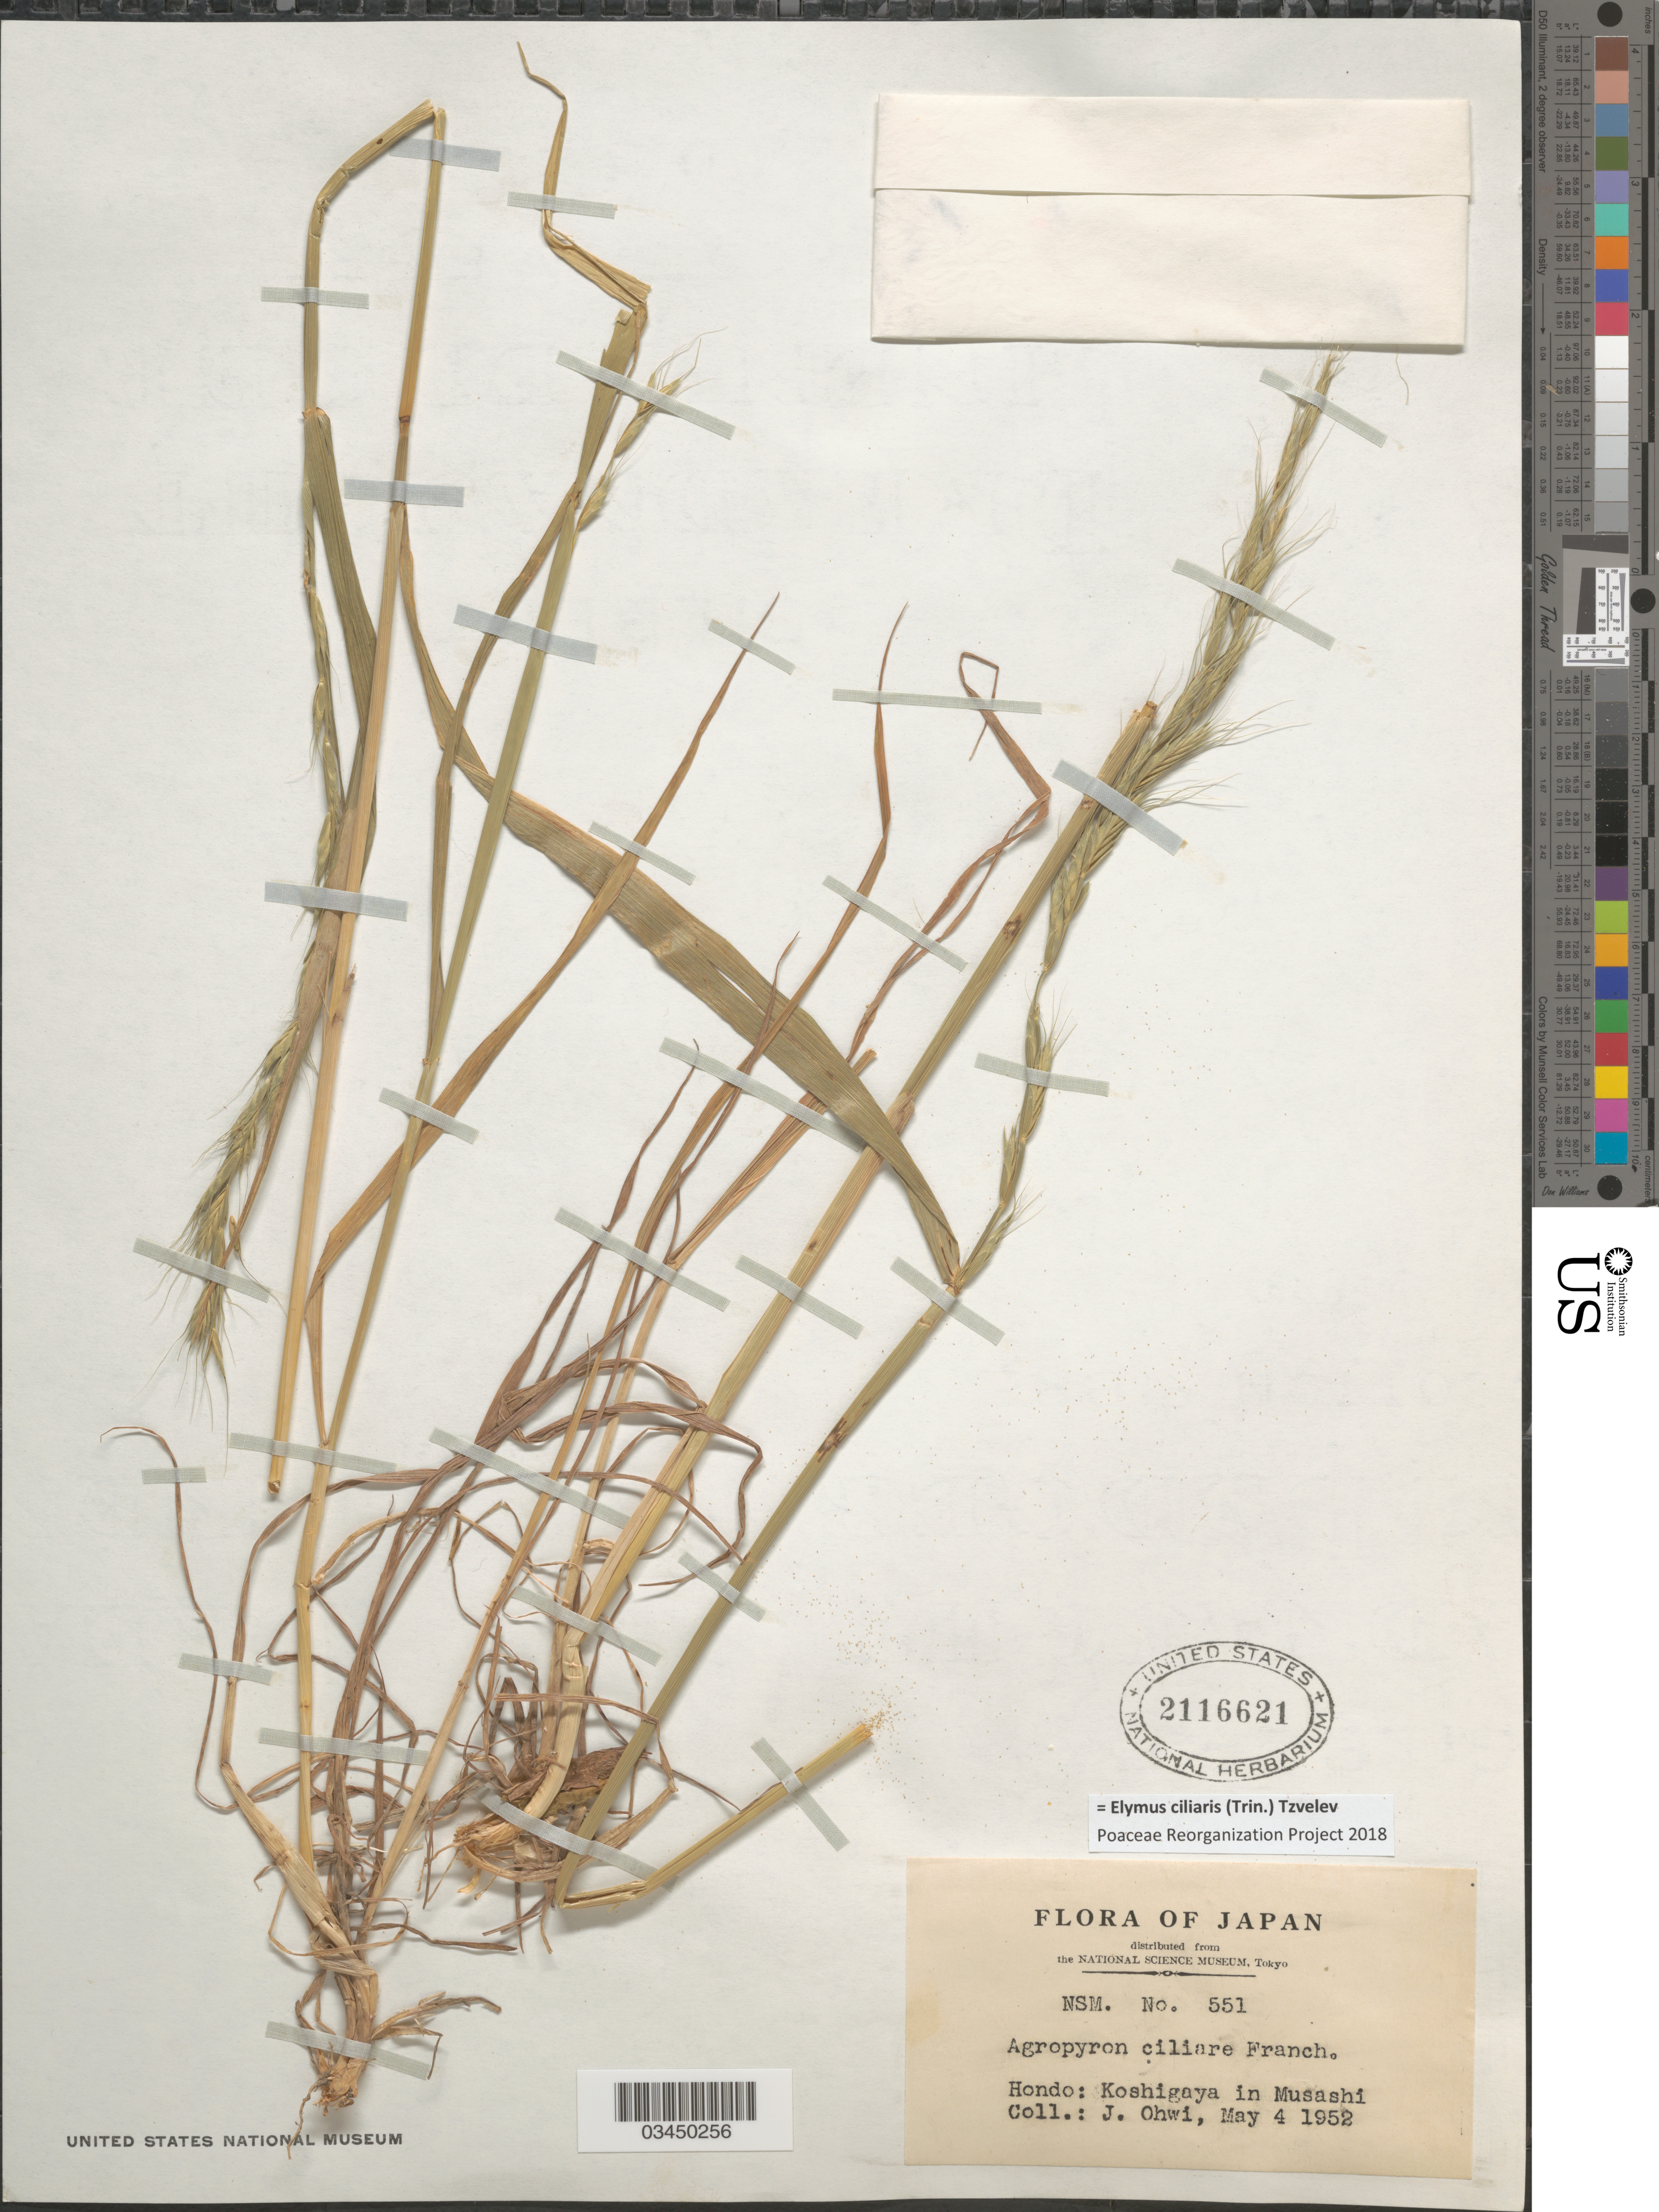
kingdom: Plantae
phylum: Tracheophyta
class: Liliopsida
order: Poales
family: Poaceae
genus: Elymus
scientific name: Elymus ciliaris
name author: (Trin.) Tzvelev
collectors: J. Ohwi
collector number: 551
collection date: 1952-05-04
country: Japan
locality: Hondo: Koshigaya in Musashi.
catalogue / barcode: US 2116621